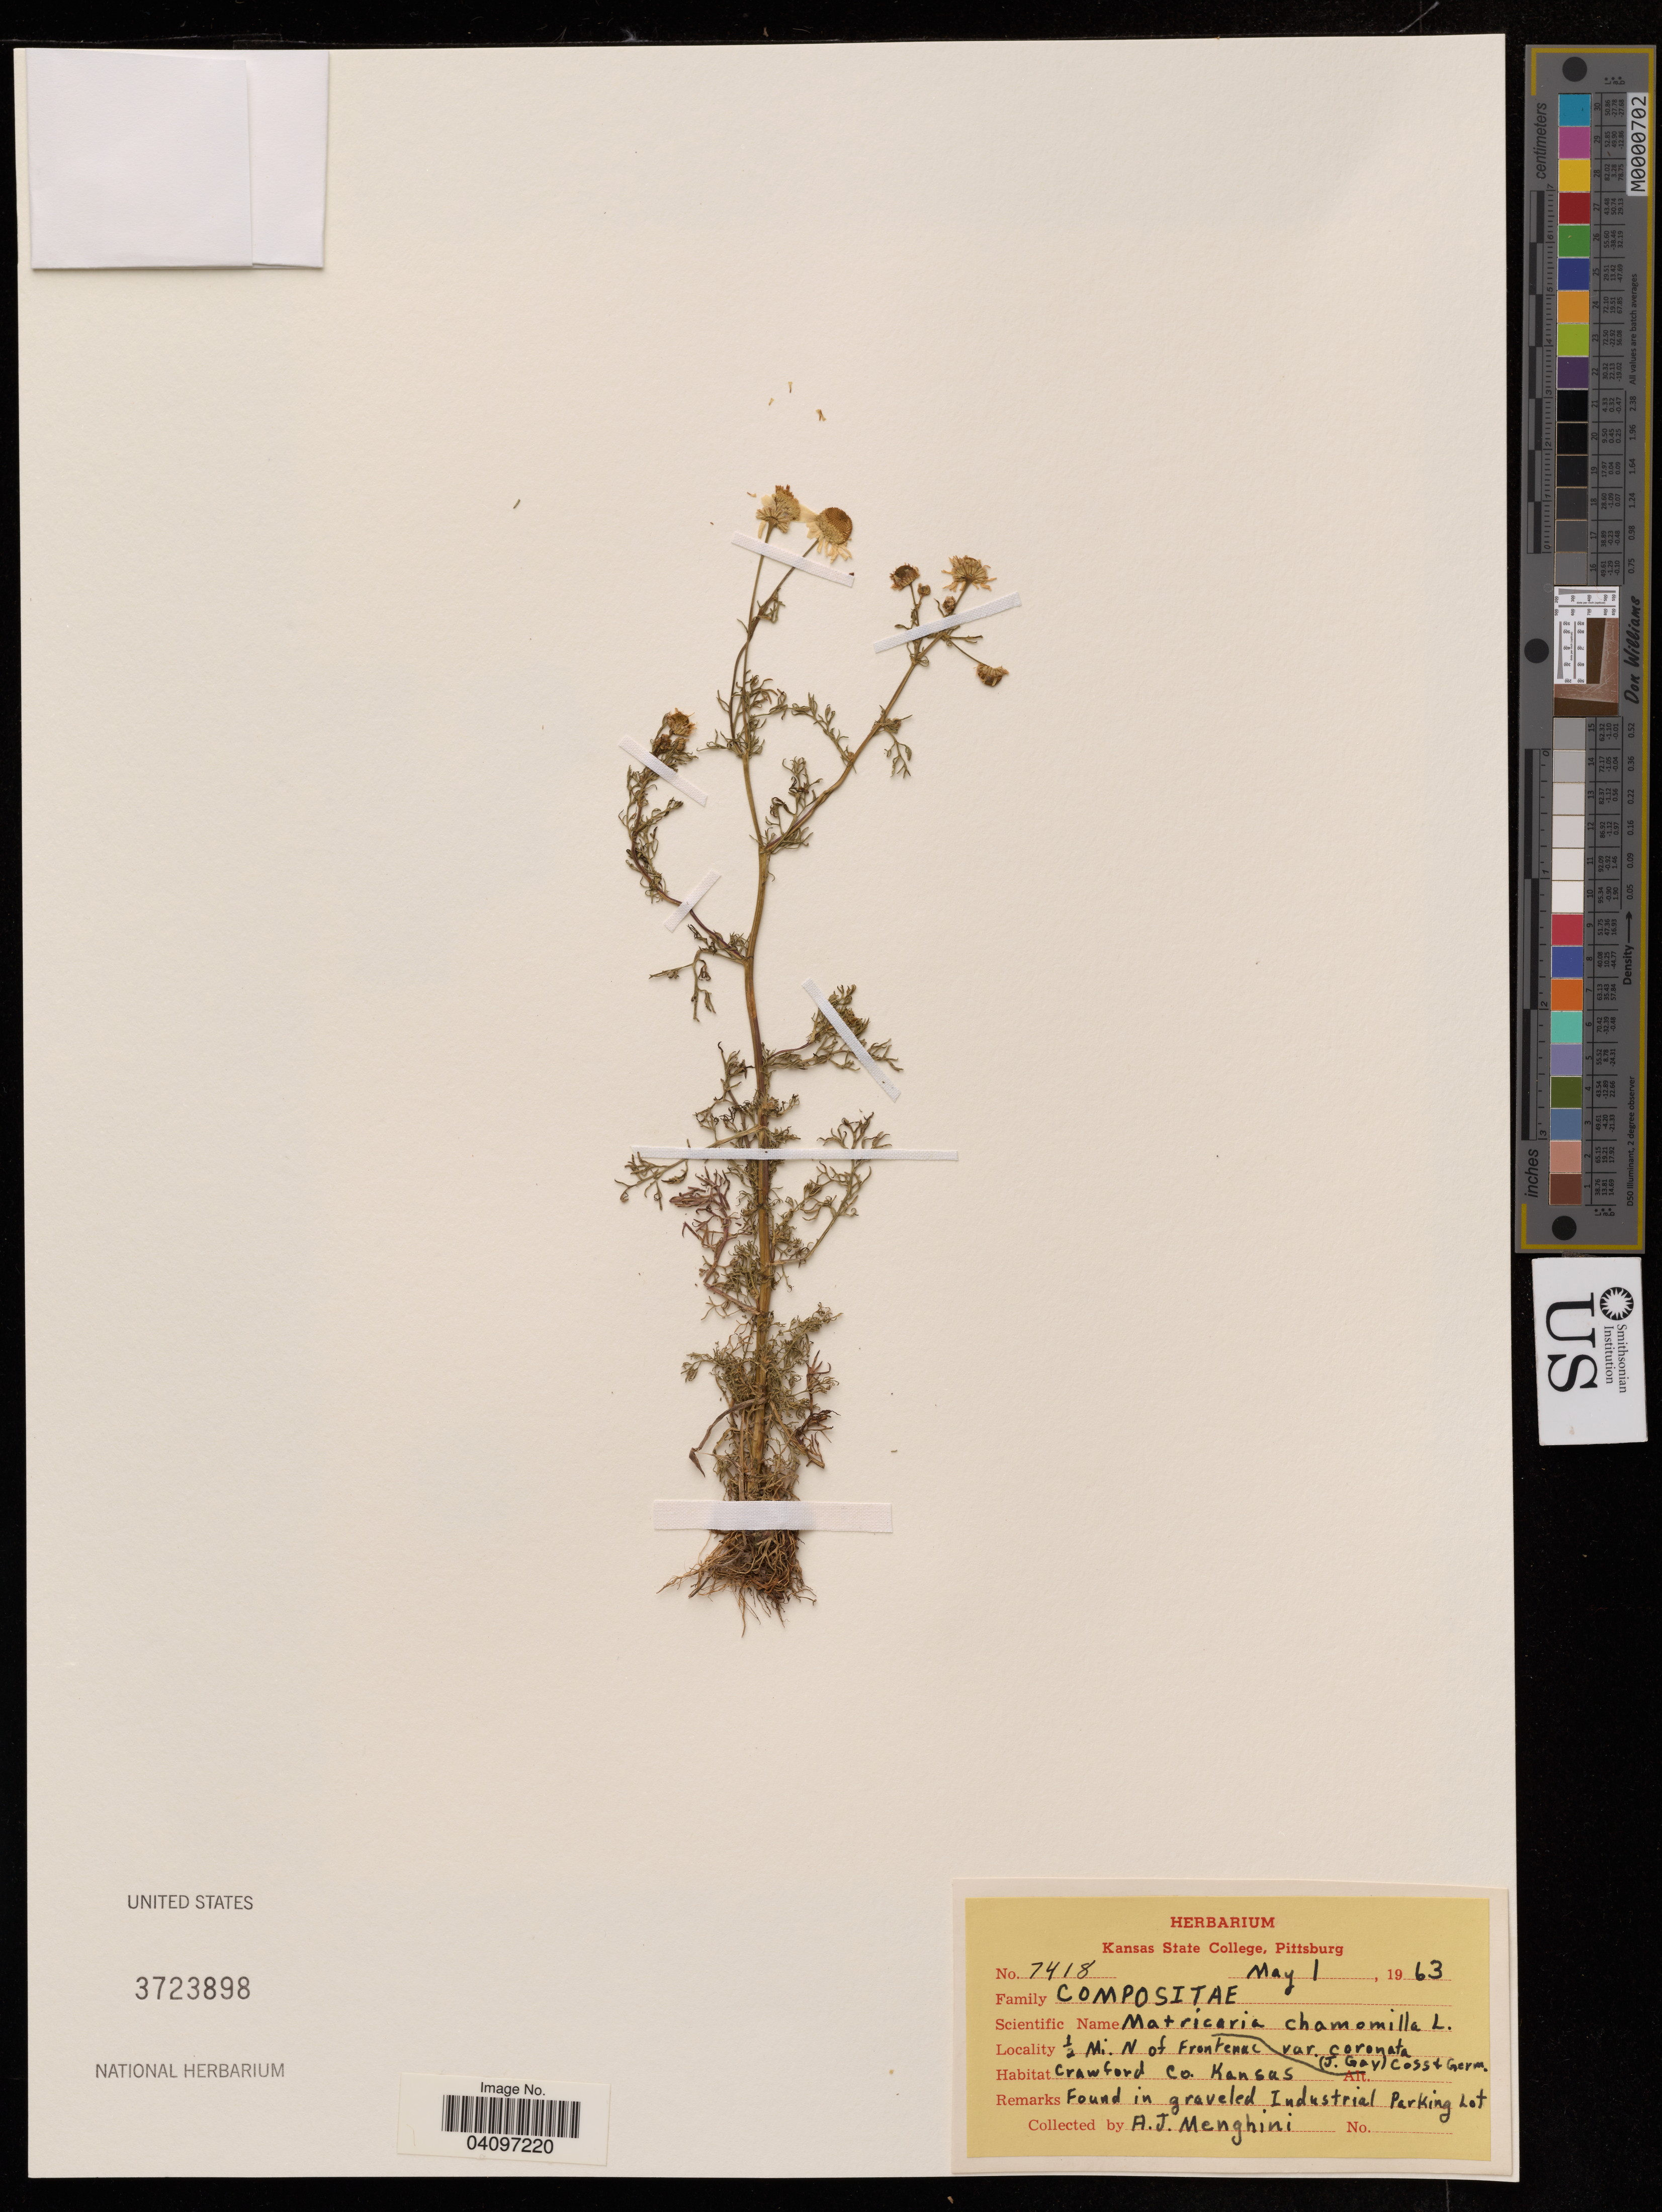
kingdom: Plantae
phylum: Tracheophyta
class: Magnoliopsida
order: Asterales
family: Asteraceae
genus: Matricaria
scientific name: Matricaria chamomilla sensu Blanco non L.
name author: Blanco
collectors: A. Menghini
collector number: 7418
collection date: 1963-05-01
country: United States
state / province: Kansas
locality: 1/2 Mi. N of Frontenac Crawford Co.*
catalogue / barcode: US 3723898